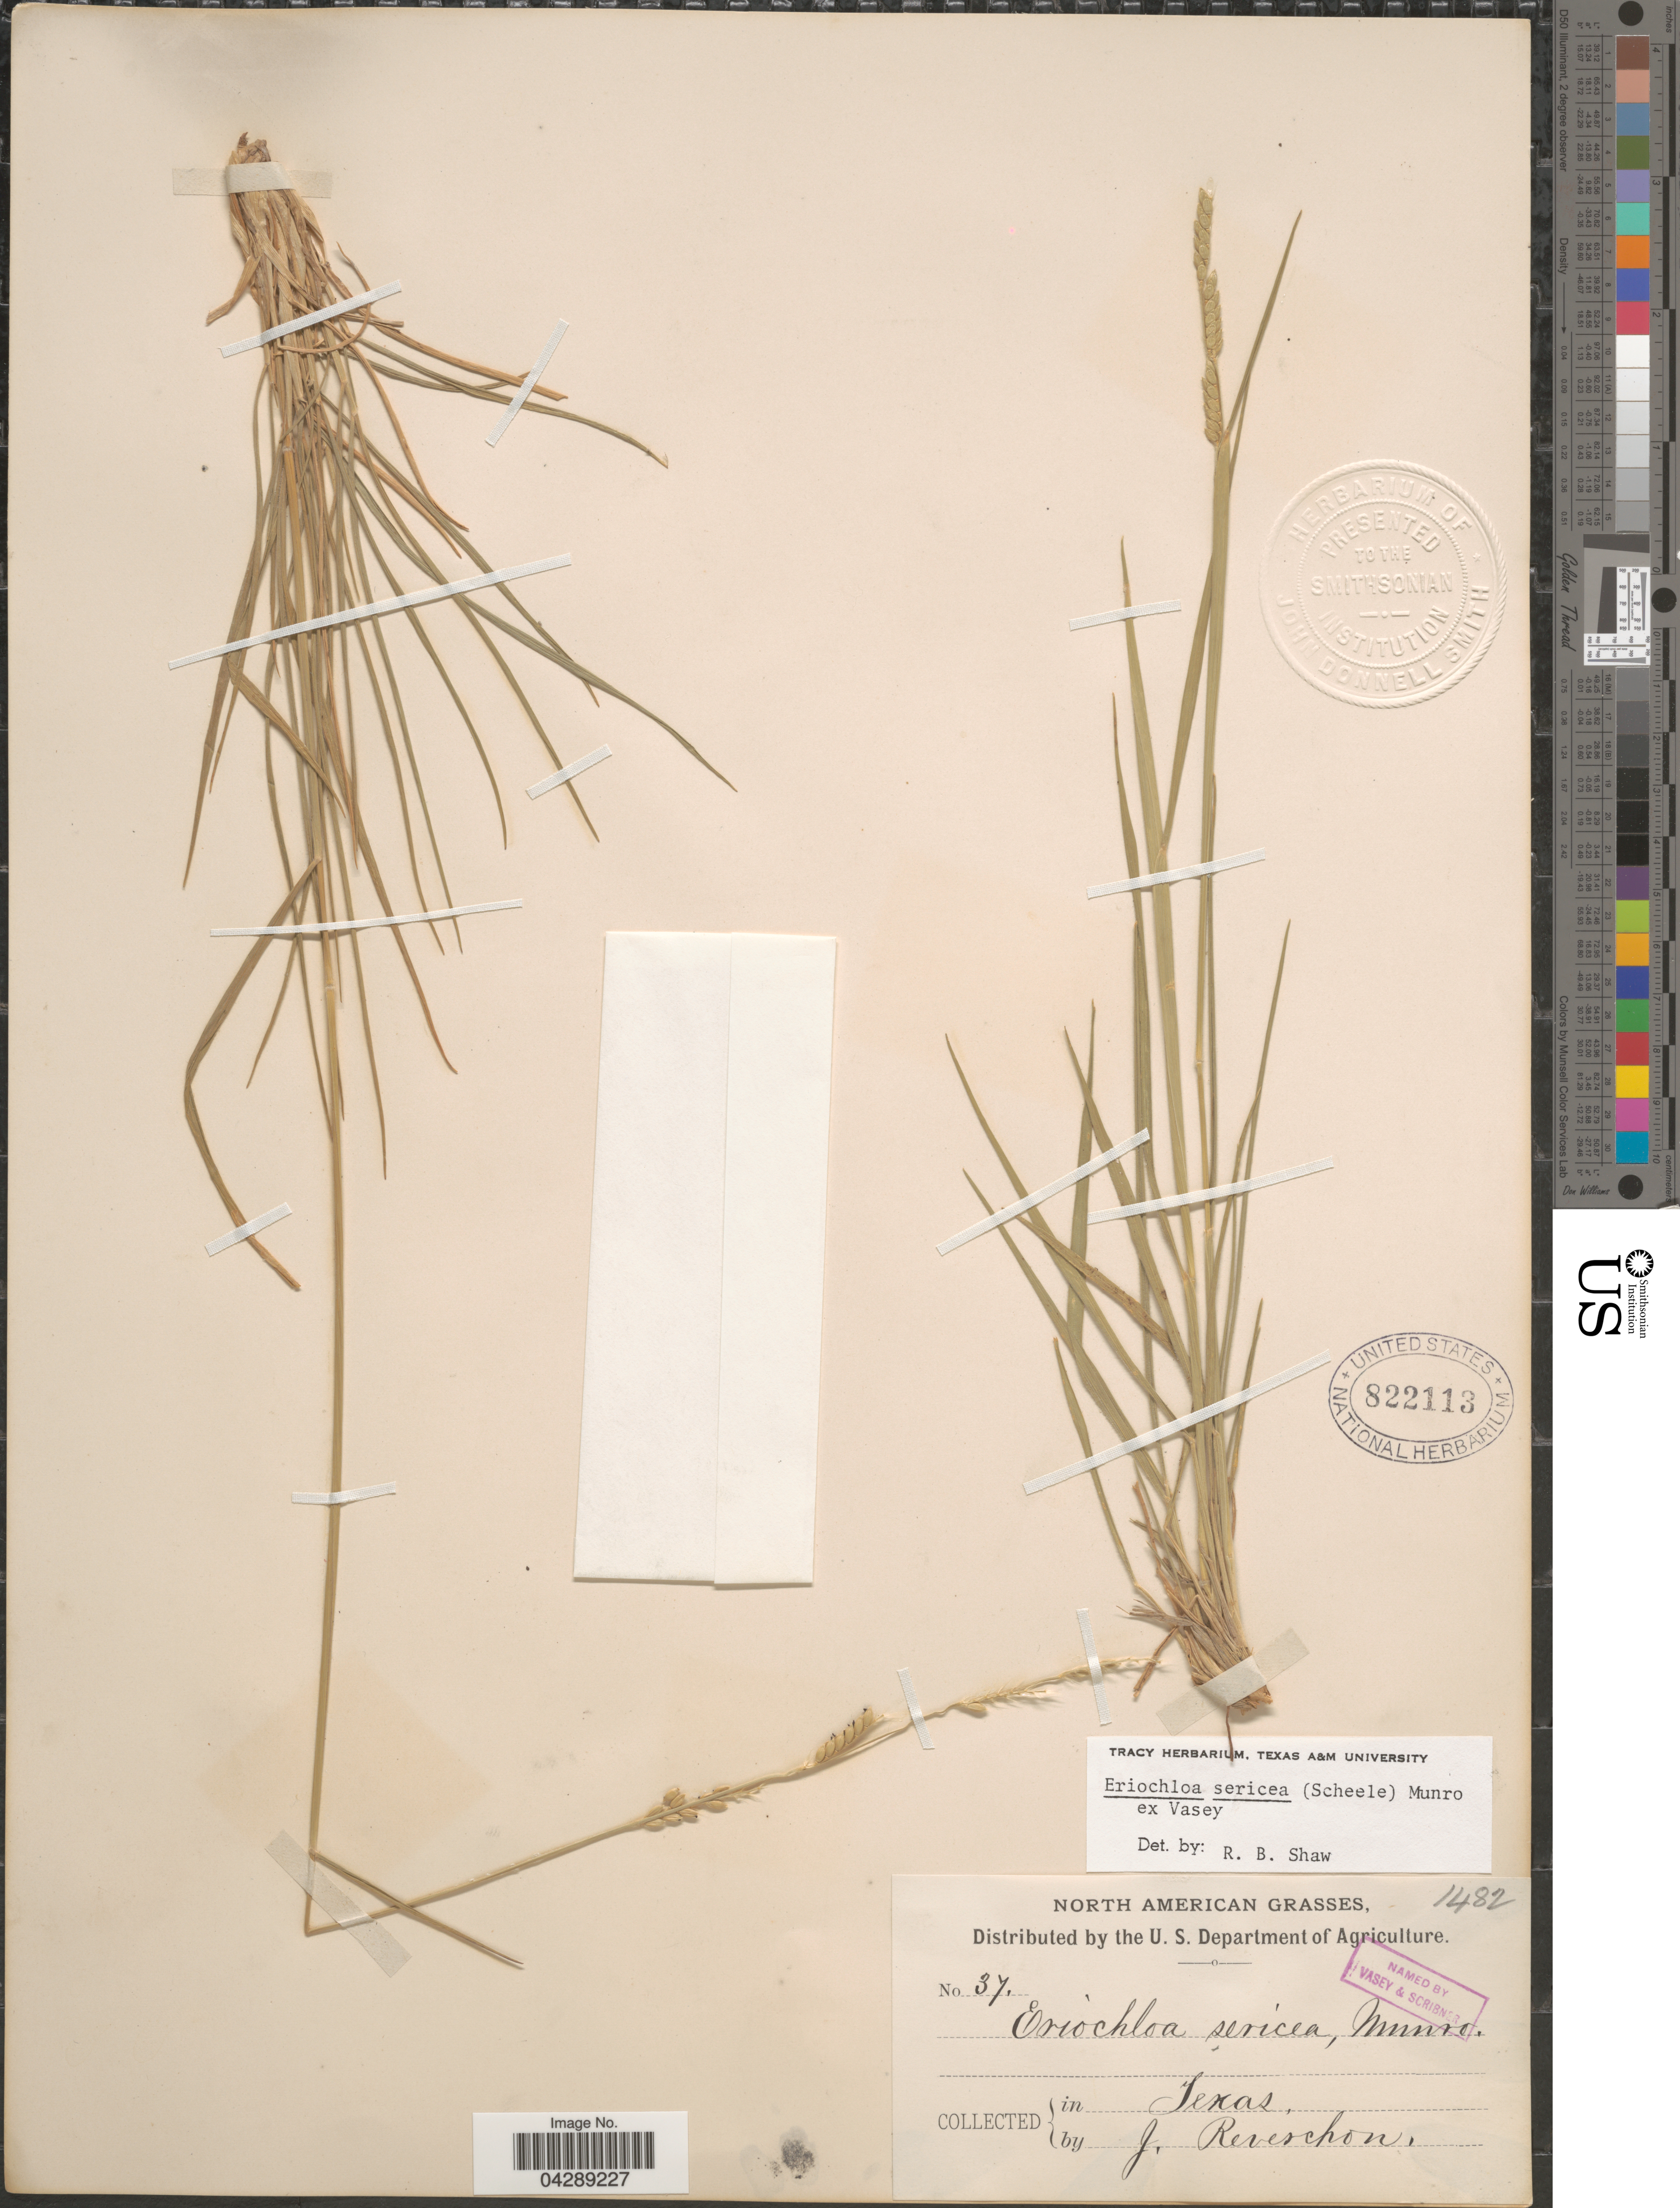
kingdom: Plantae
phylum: Tracheophyta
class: Liliopsida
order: Poales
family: Poaceae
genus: Eriochloa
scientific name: Eriochloa sericea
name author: (Scheele) Munro ex Vasey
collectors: J. Reverchon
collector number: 37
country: United States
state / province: Texas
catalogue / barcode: US 822113